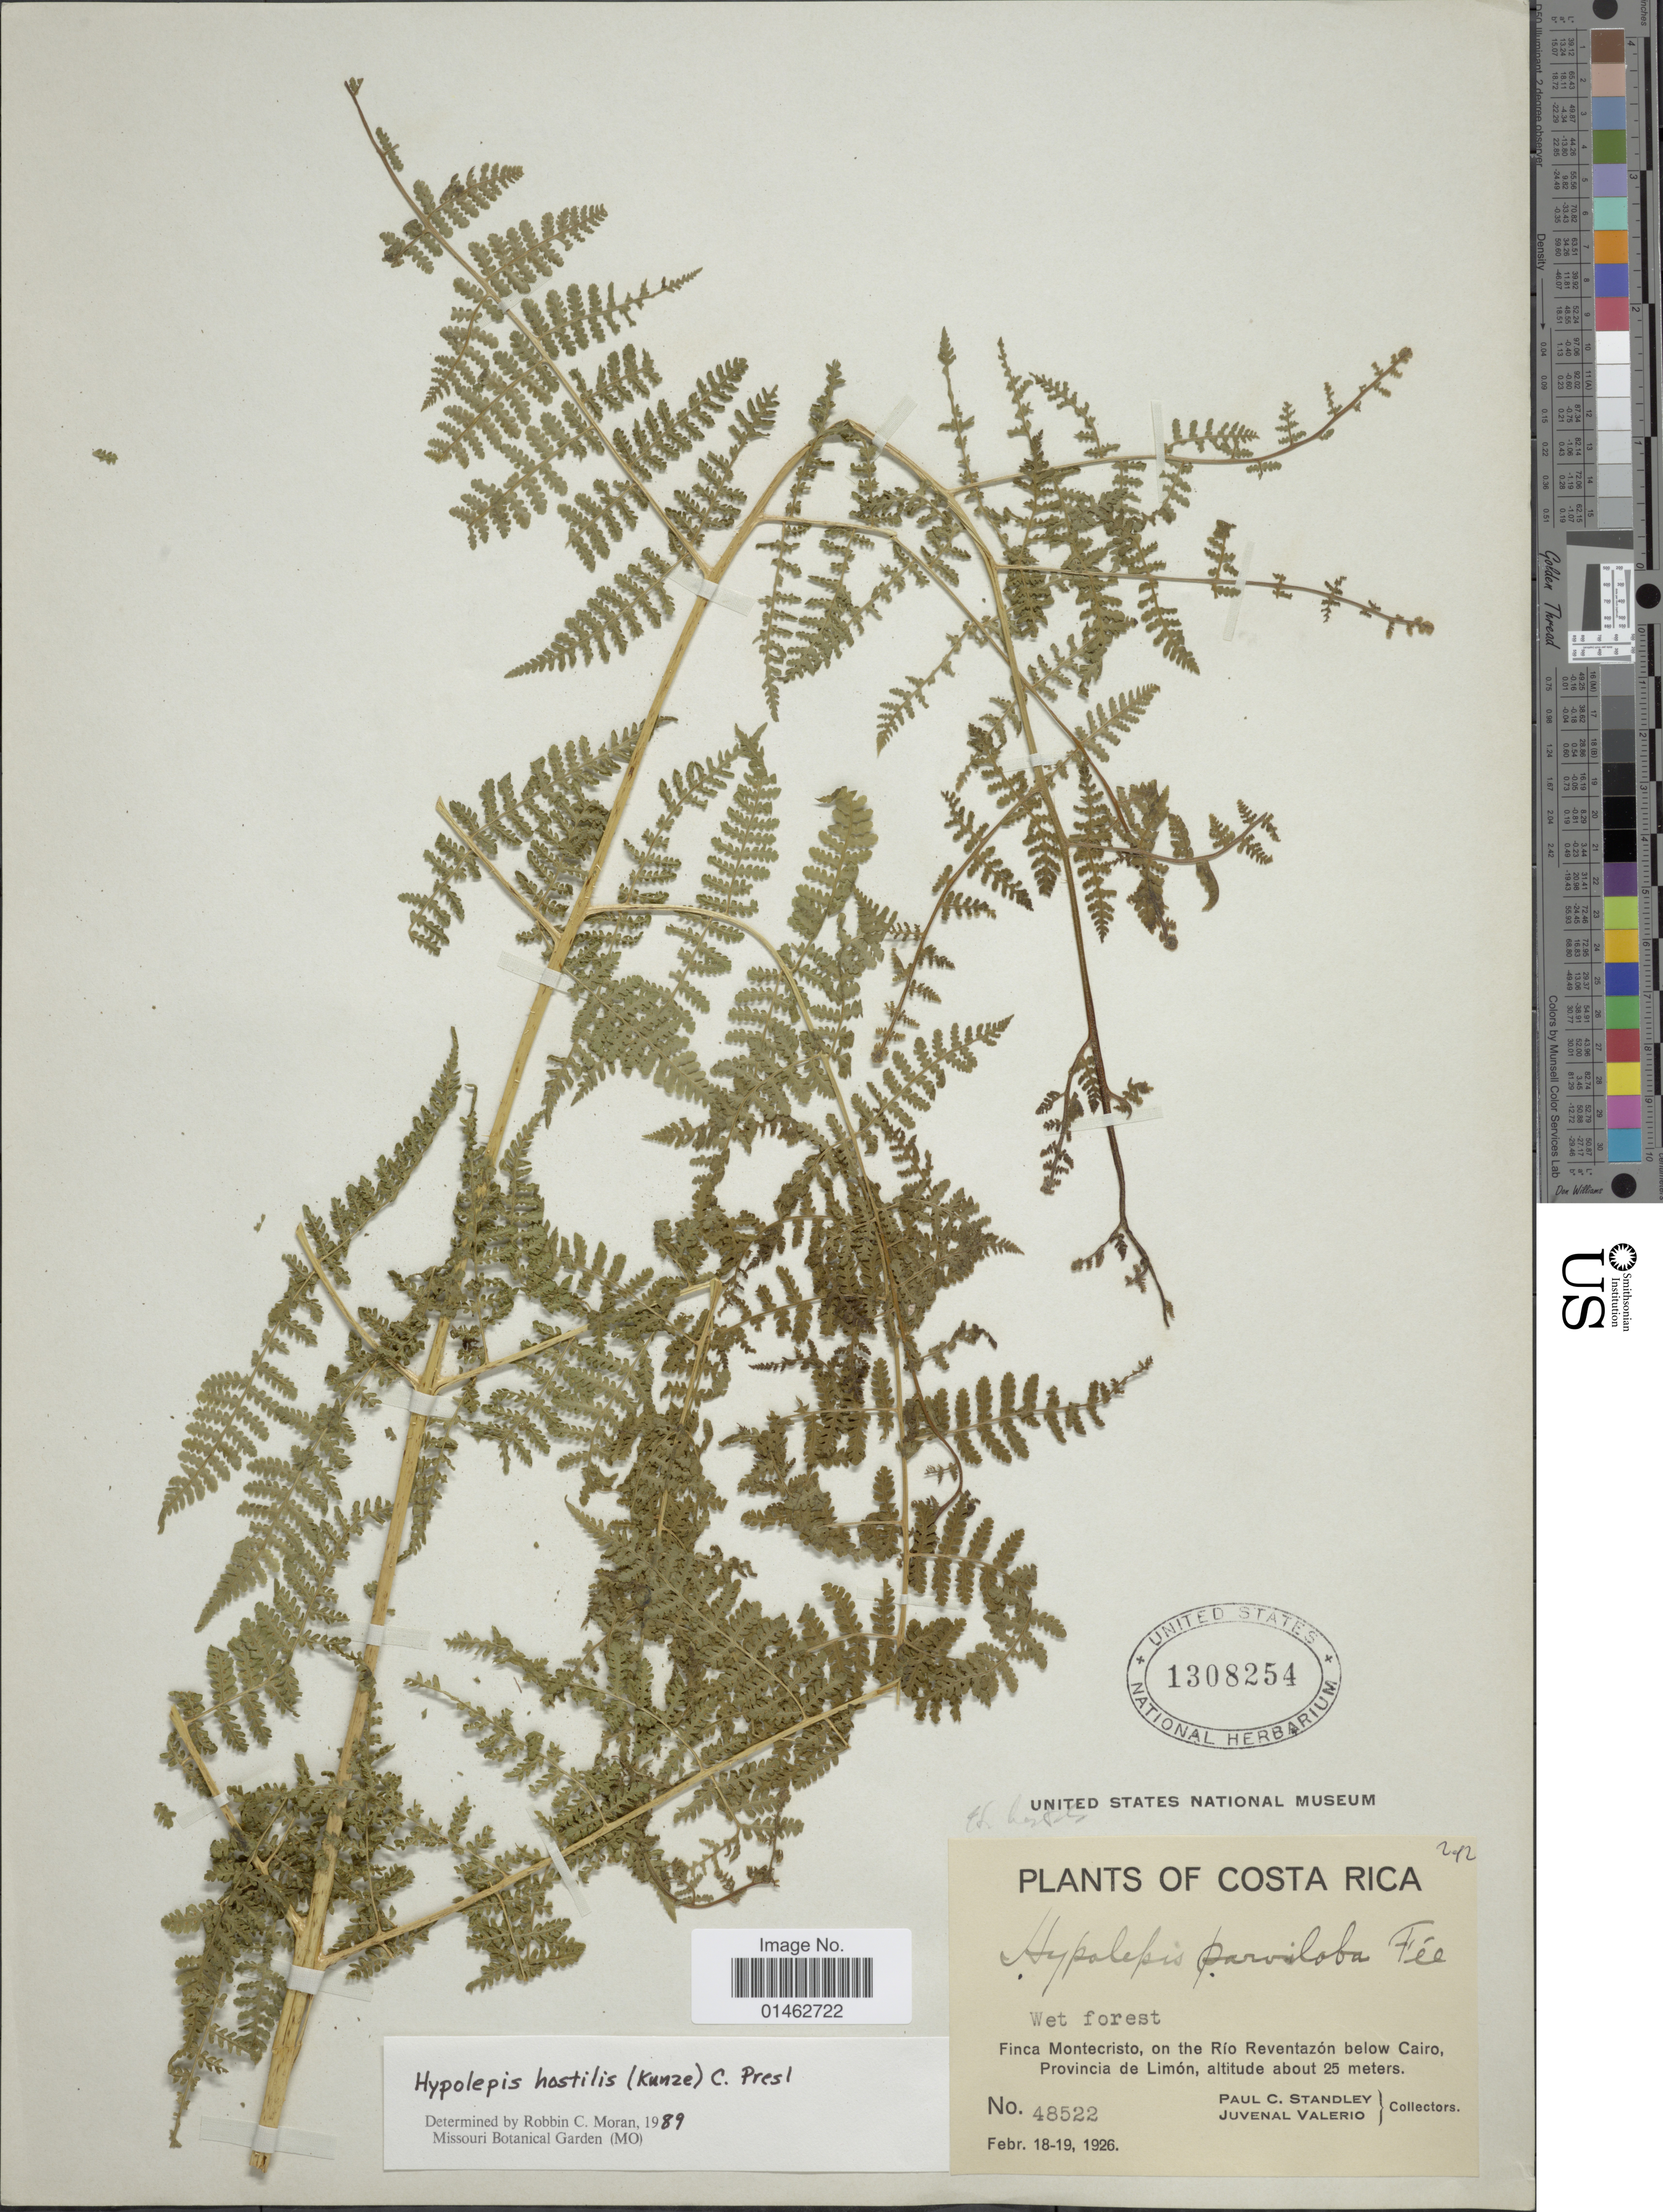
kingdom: Plantae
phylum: Tracheophyta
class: Polypodiopsida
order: Polypodiales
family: Dennstaedtiaceae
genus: Hypolepis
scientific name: Hypolepis hostilis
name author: (Kunze) C. Presl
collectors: P. C. Standley & J. Valerio R.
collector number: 48522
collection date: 1926-02-18/1926-02-19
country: Costa Rica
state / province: Limón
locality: Finca Montecristo, on the Río Revetazón below Cairo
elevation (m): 25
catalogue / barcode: US 1308254